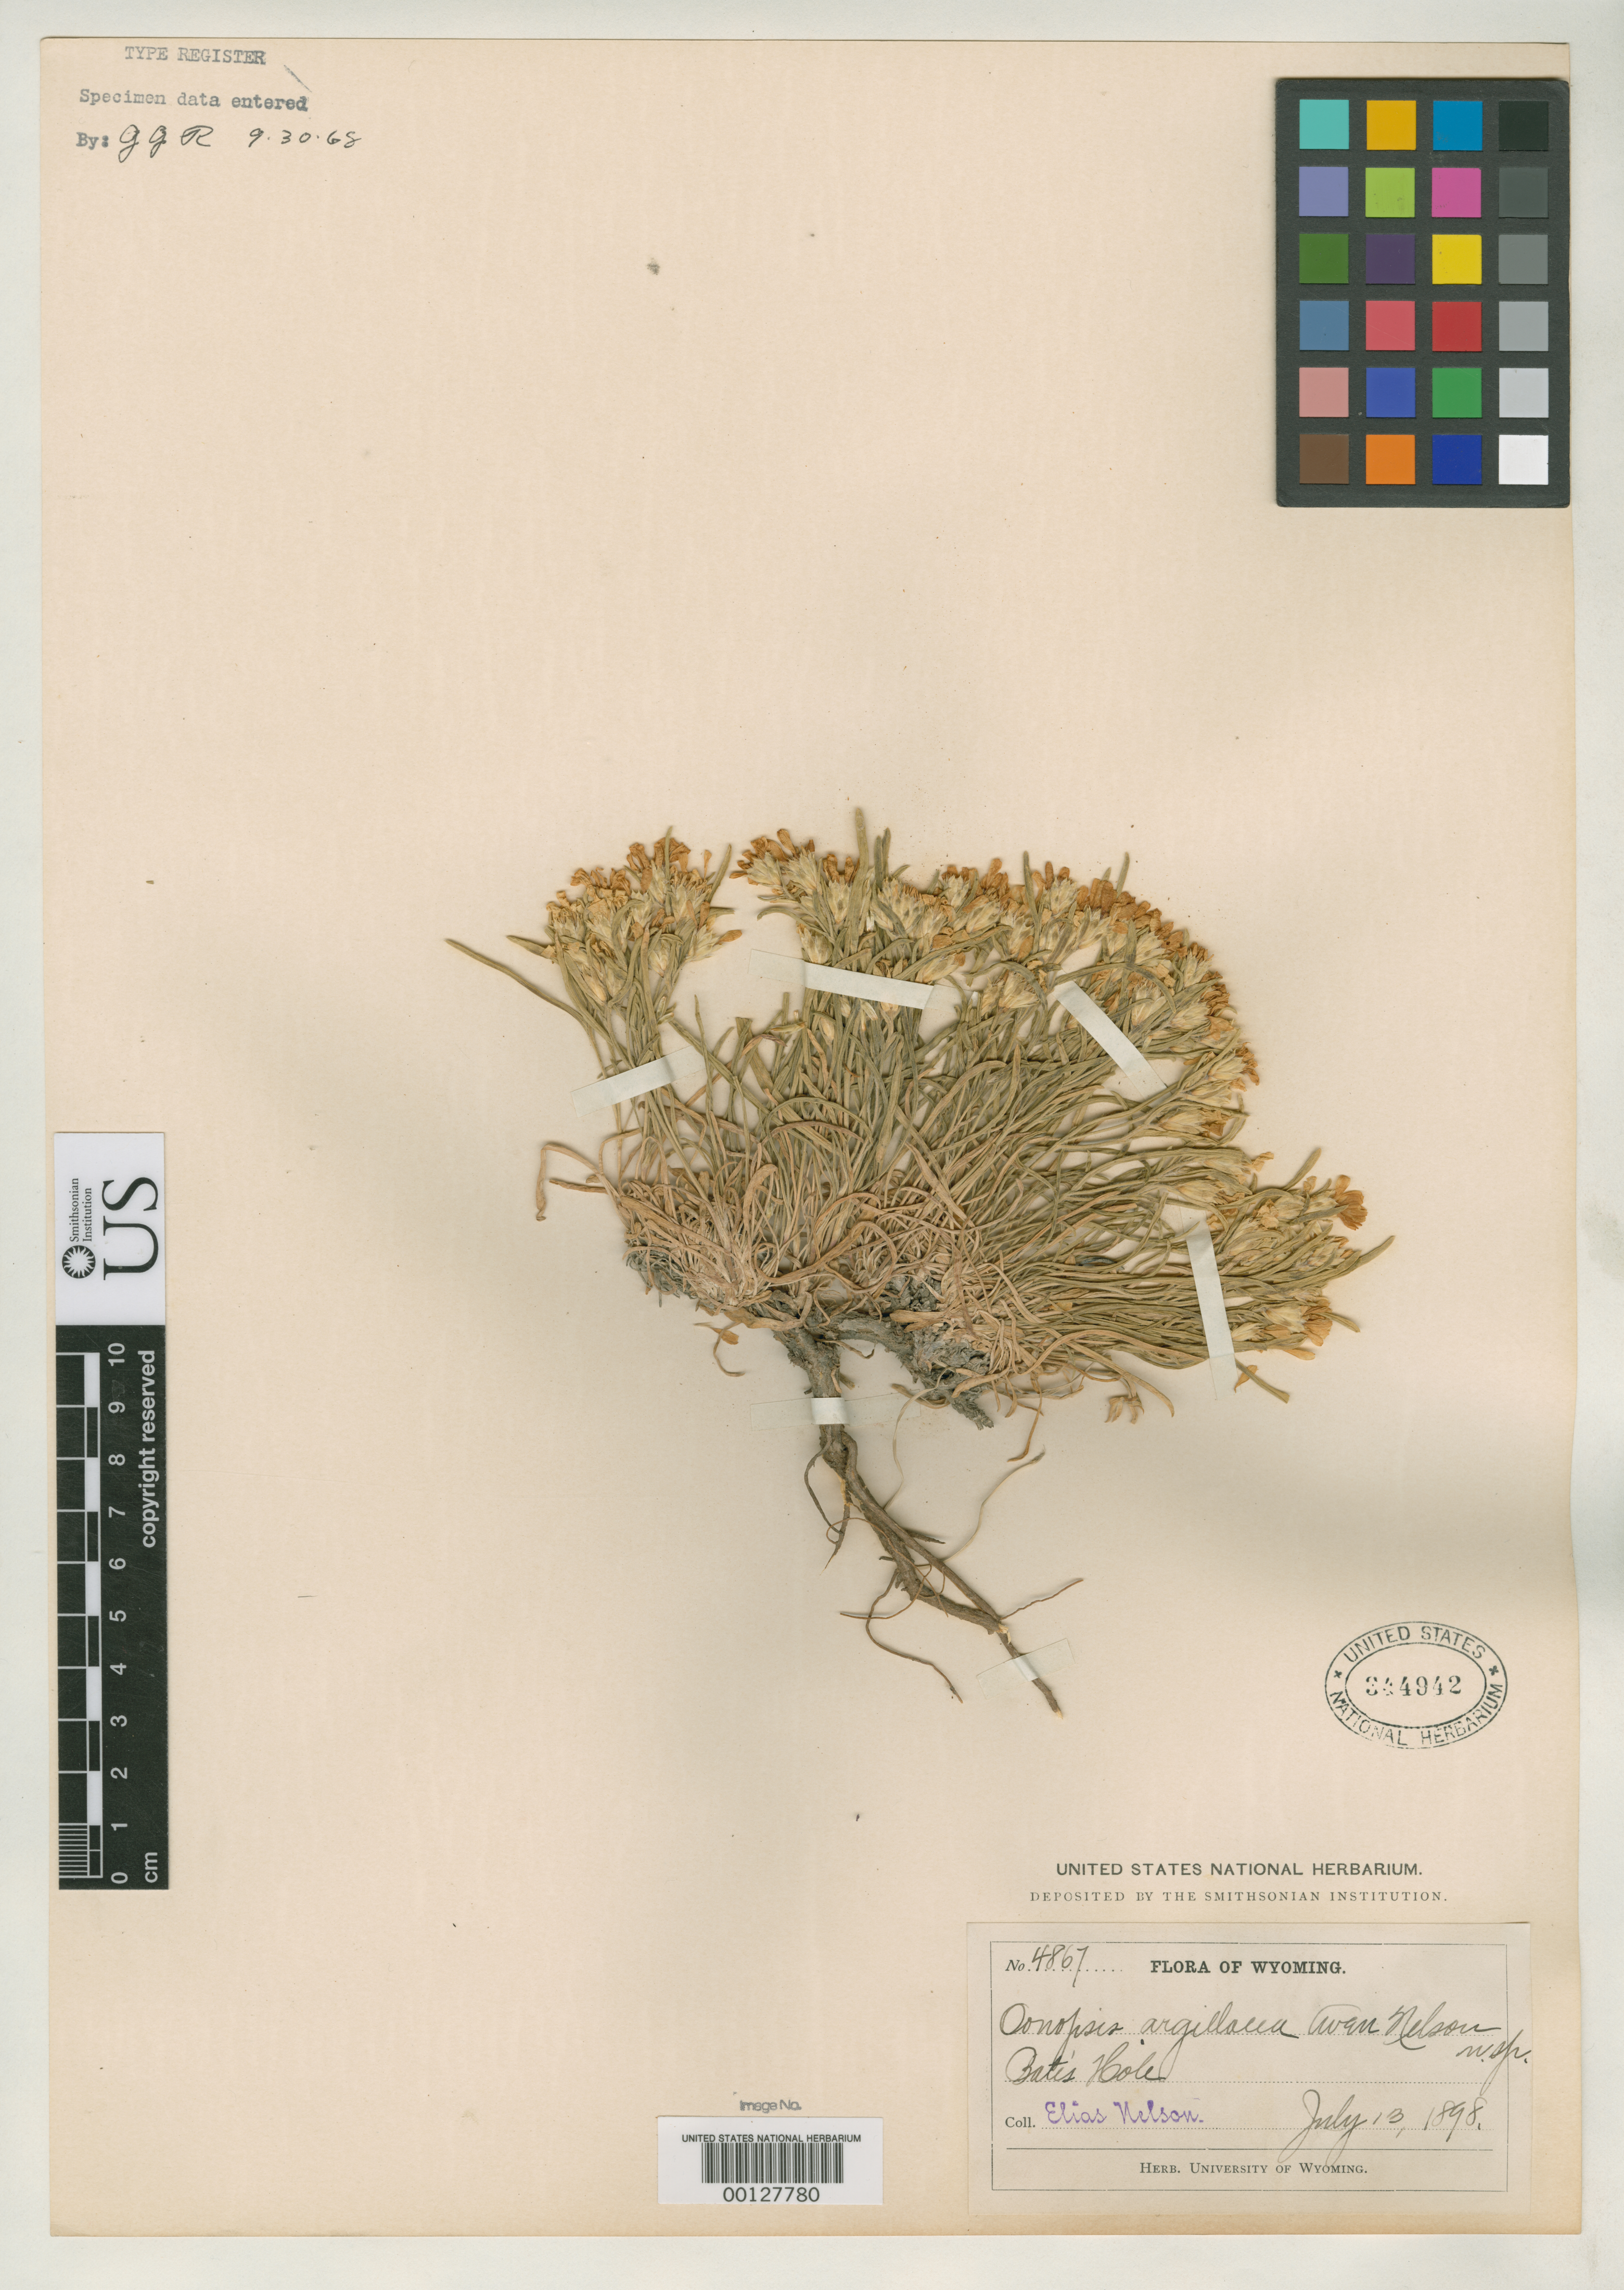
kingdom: Plantae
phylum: Tracheophyta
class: Magnoliopsida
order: Asterales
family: Asteraceae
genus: Oonopsis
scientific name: Oonopsis argillacea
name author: A. Nelson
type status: Type Collection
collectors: E. Nelson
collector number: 4867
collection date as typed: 13 Jul 1898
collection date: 1898-07-13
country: United States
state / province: Wyoming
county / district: Carbon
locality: Bates Hole.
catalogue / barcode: US 344942